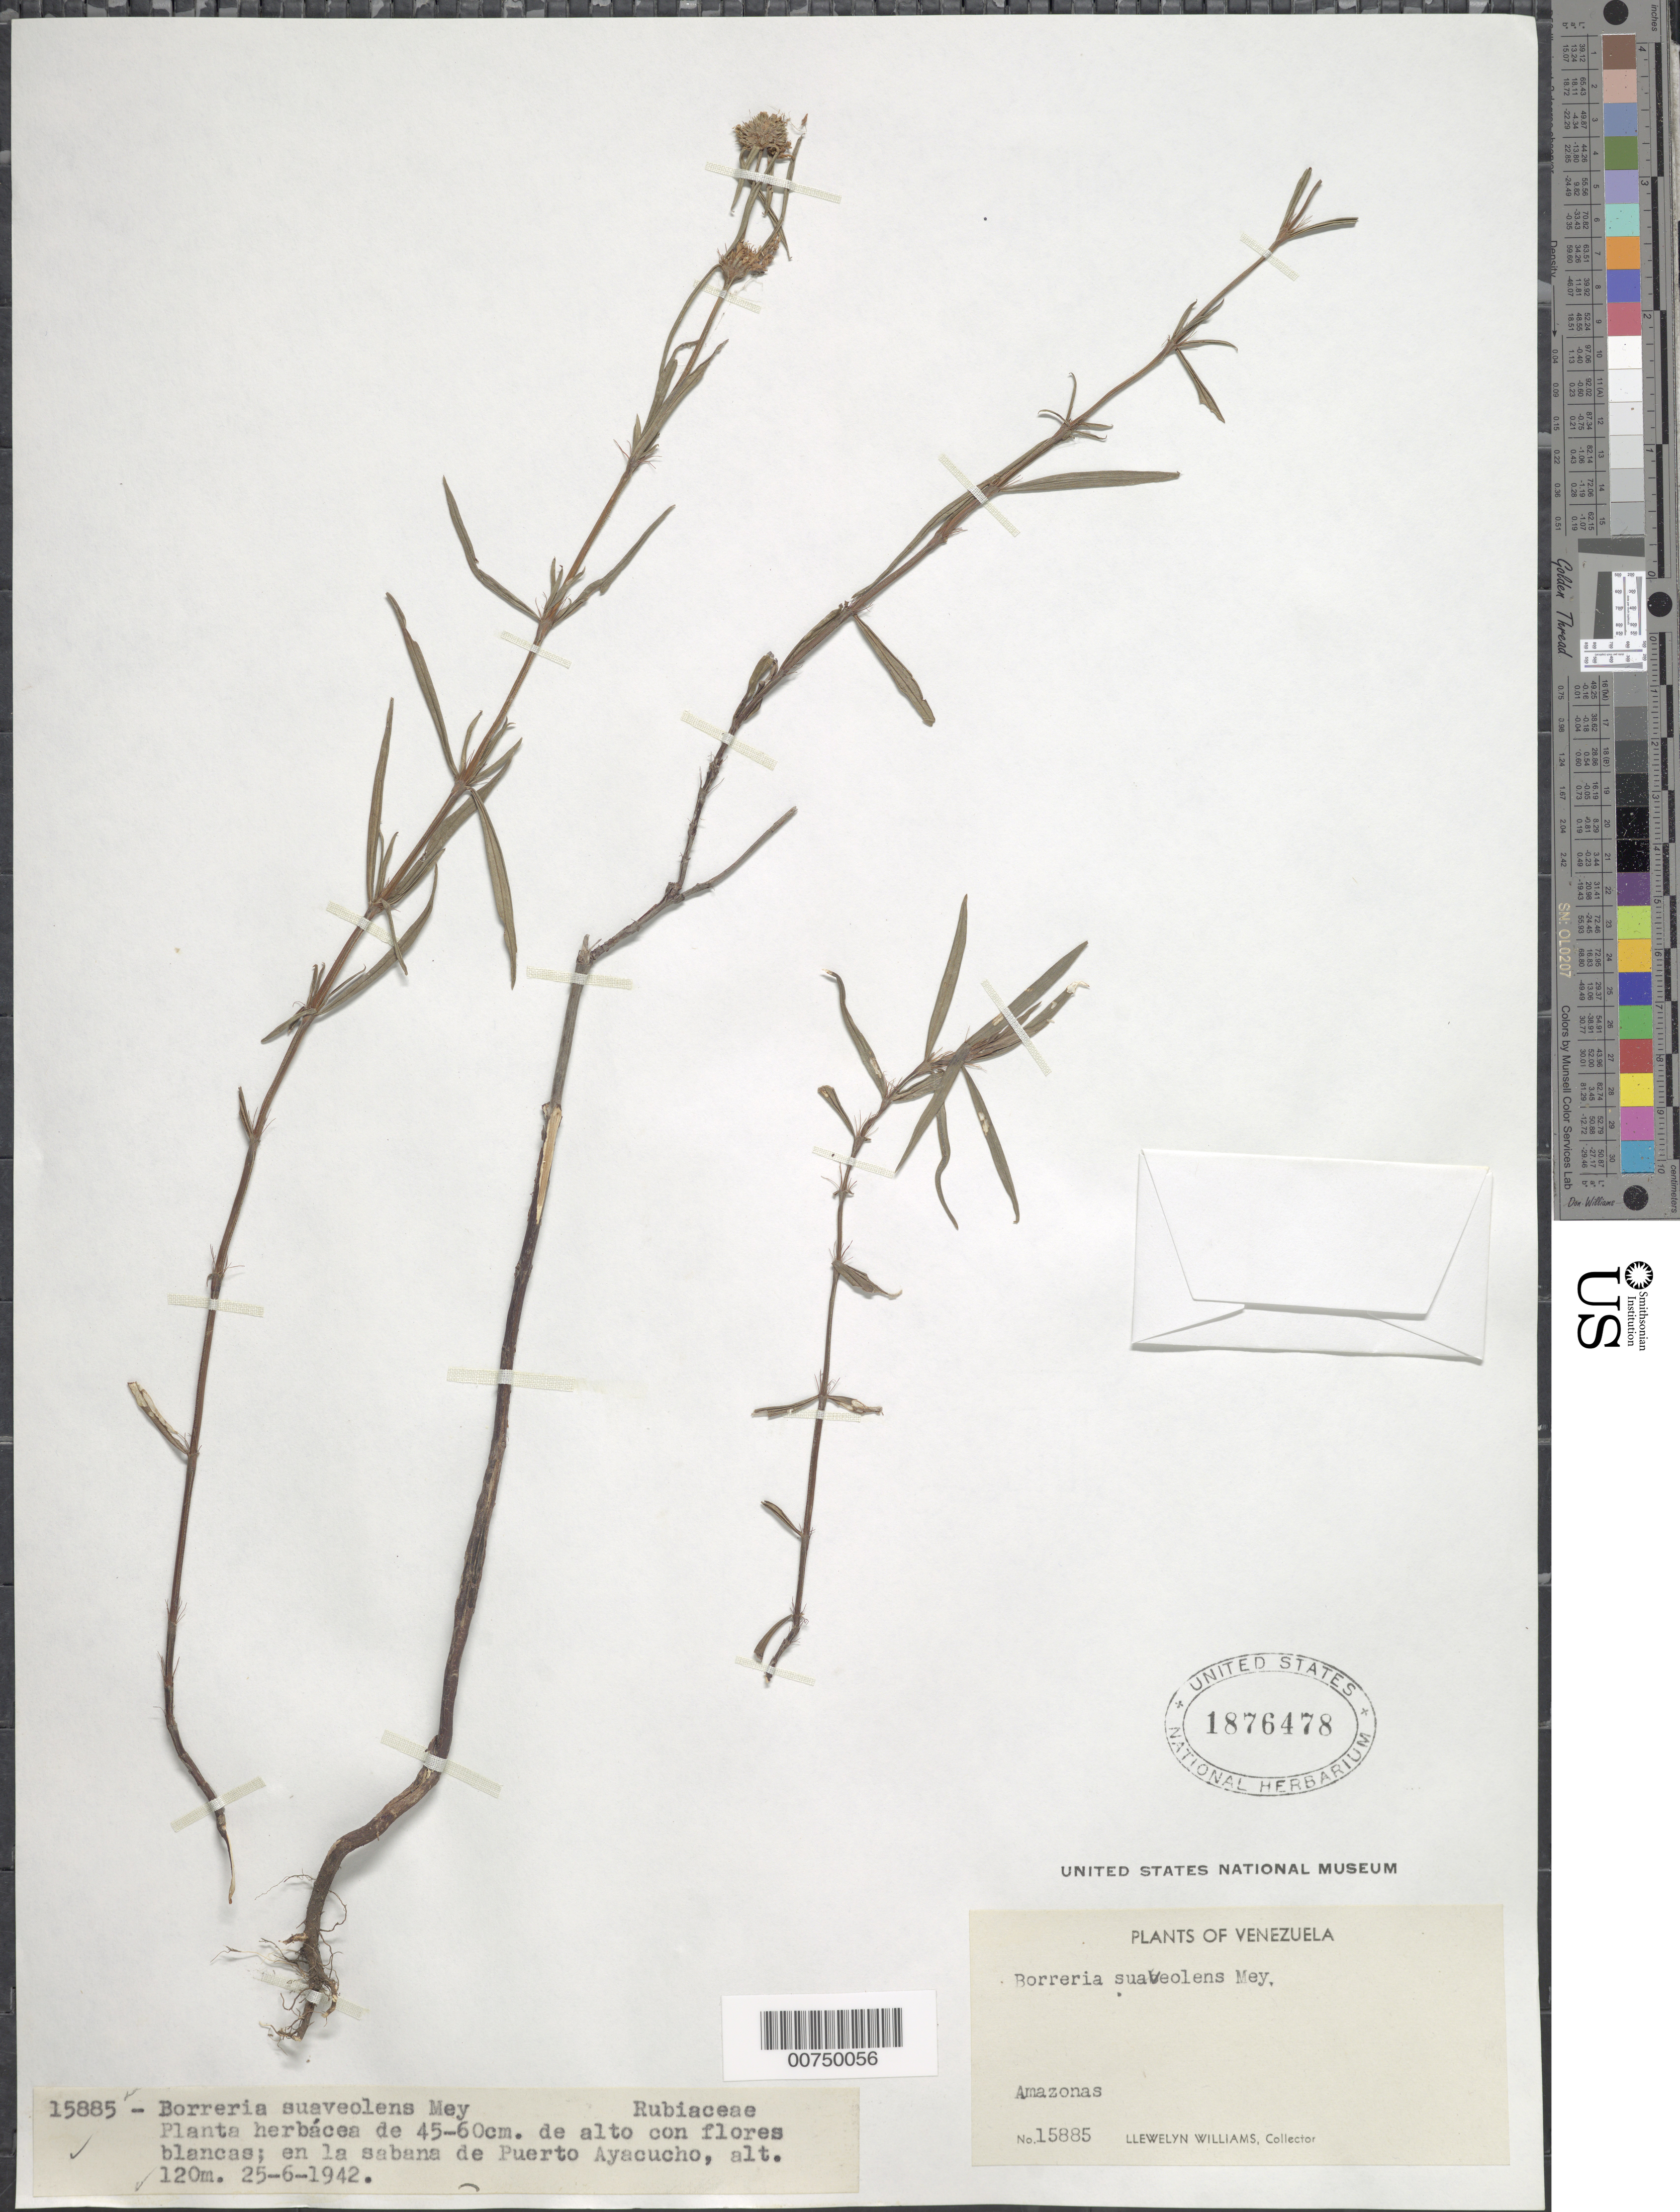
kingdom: Plantae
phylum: Tracheophyta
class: Magnoliopsida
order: Gentianales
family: Rubiaceae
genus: Borreria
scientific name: Borreria suaveolens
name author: G. Mey.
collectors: Ll. Williams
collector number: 15885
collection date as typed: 25-Jun-42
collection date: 1942-06-25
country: Venezuela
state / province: Amazonas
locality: Puerto Ayacucho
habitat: Sabana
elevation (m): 120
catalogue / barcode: US 1876478